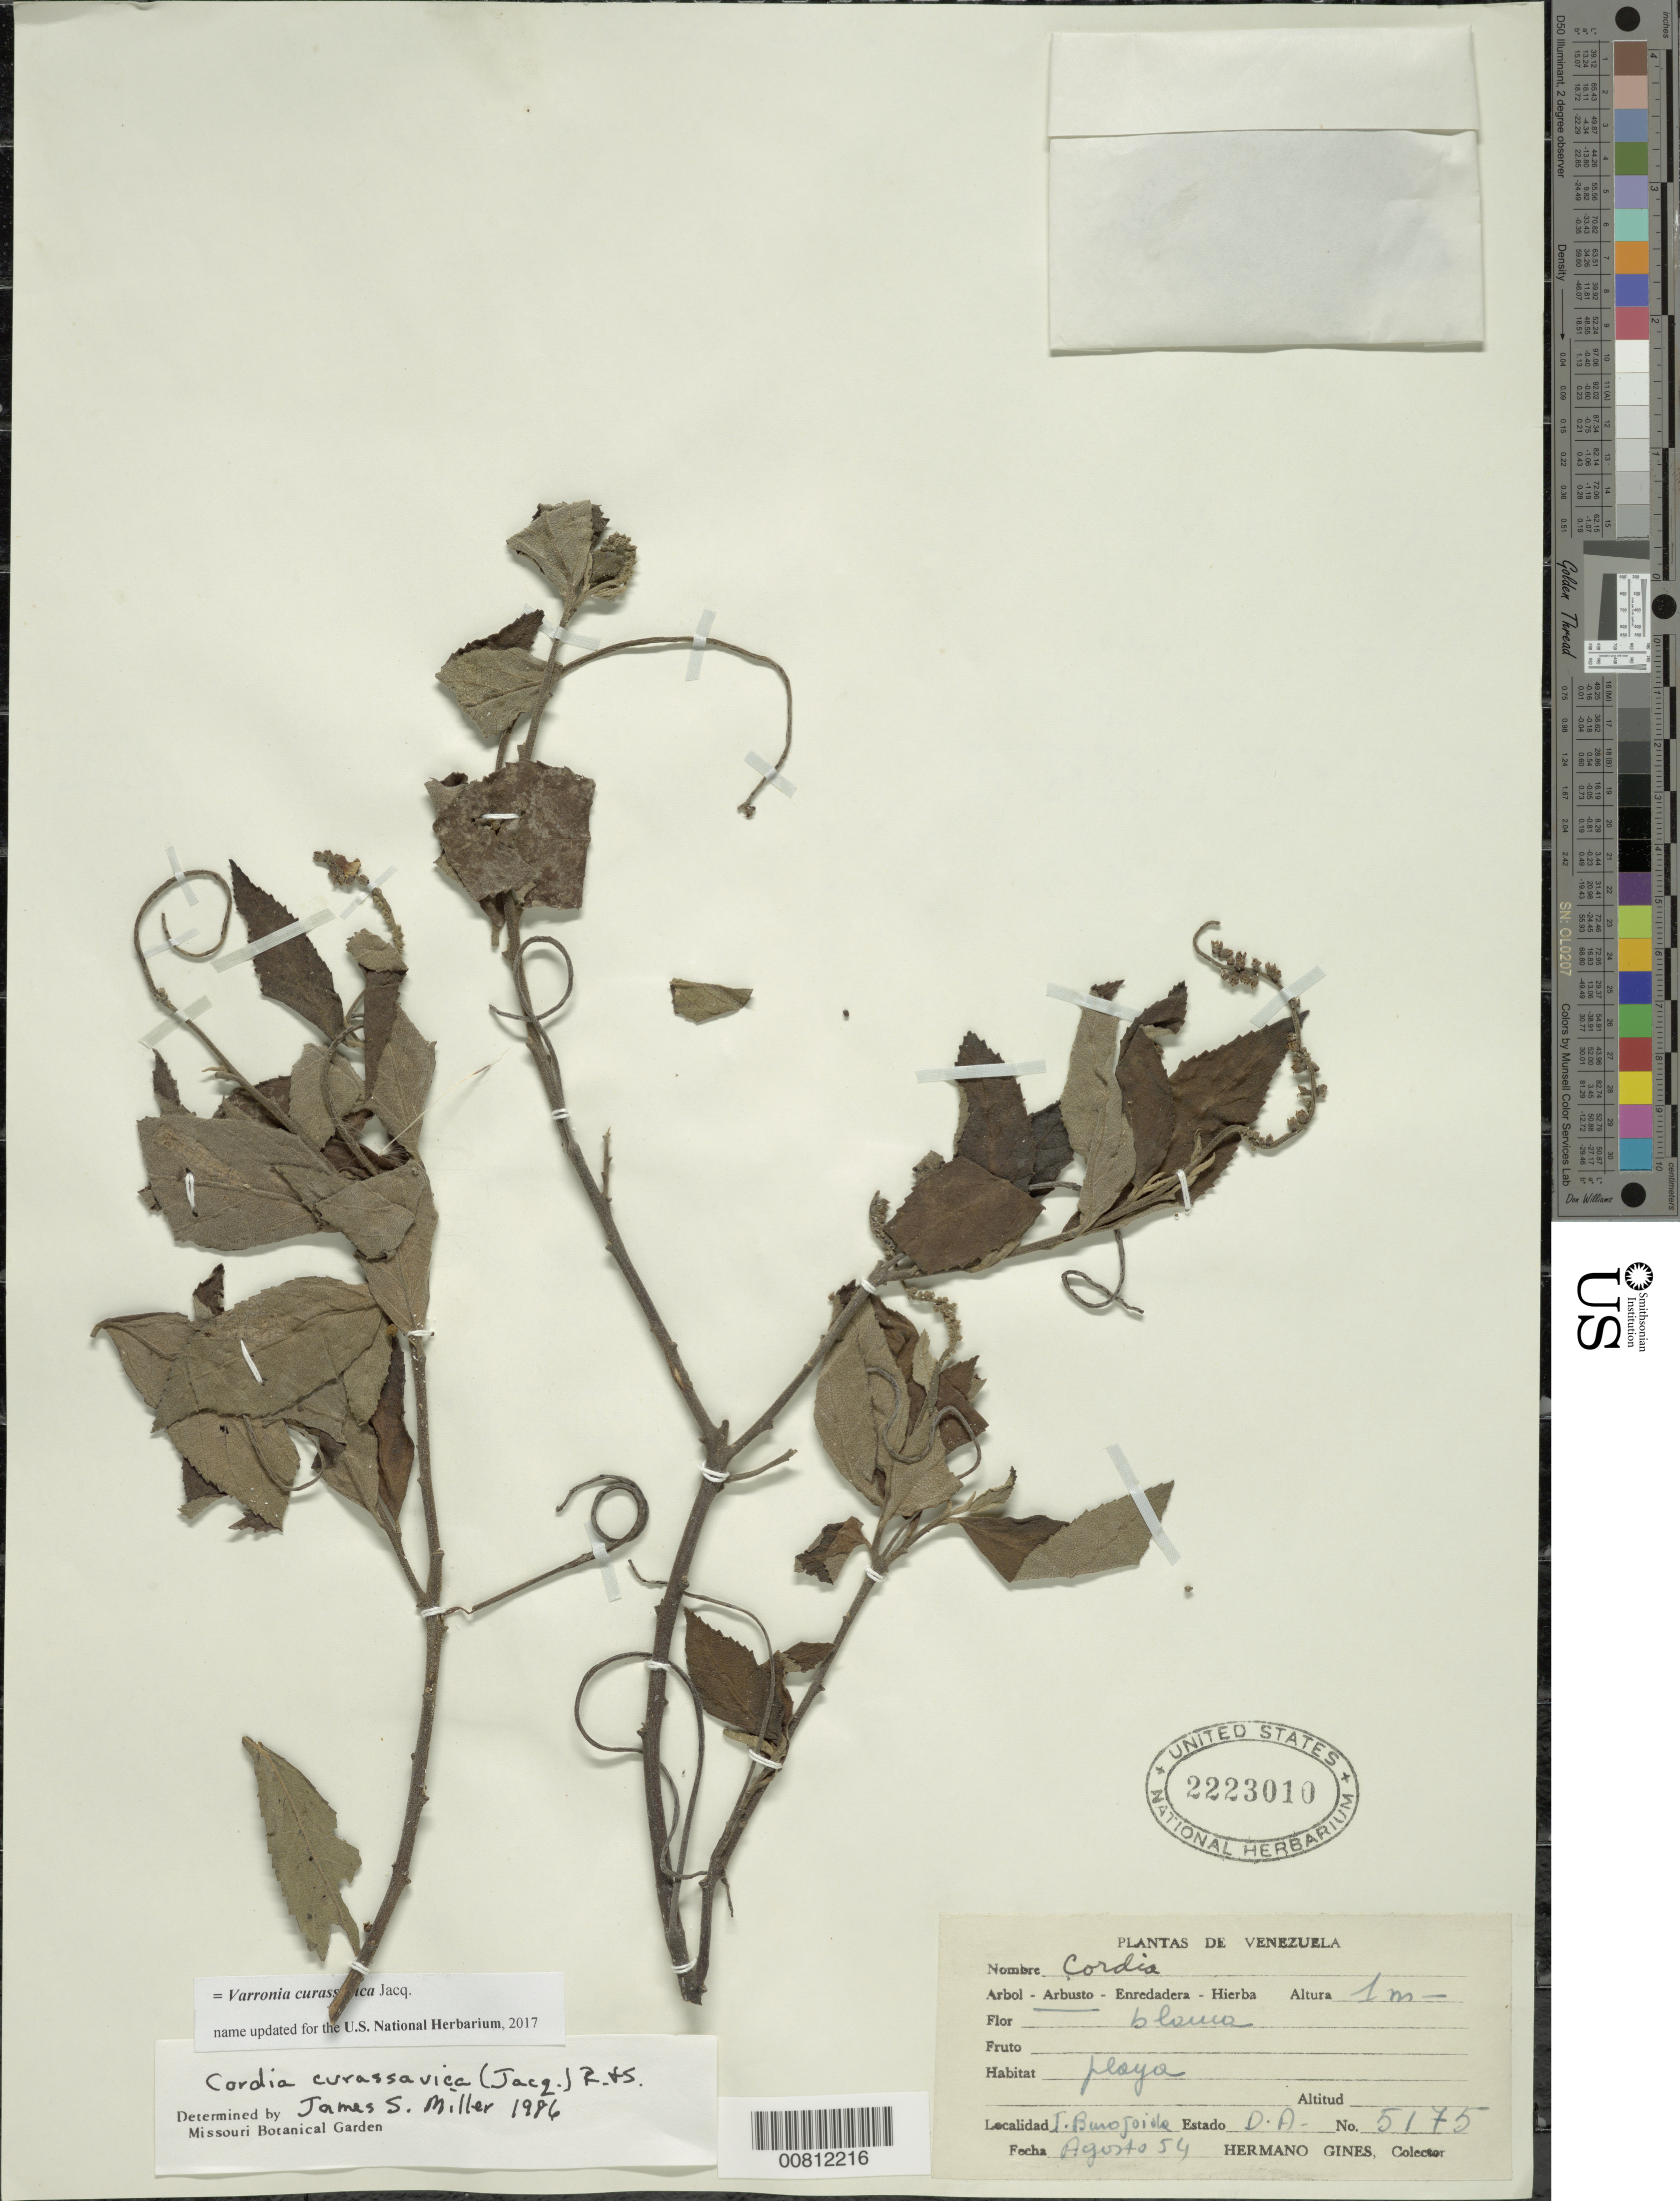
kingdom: Plantae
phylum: Tracheophyta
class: Magnoliopsida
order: Boraginales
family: Cordiaceae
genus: Varronia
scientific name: Varronia curassavica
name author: Jacq.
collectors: H. Gines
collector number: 5175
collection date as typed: Aug-54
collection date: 1954-08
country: Venezuela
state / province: Delta Amacuro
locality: Isla Burojoida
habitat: Playa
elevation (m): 40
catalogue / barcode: US 2223010